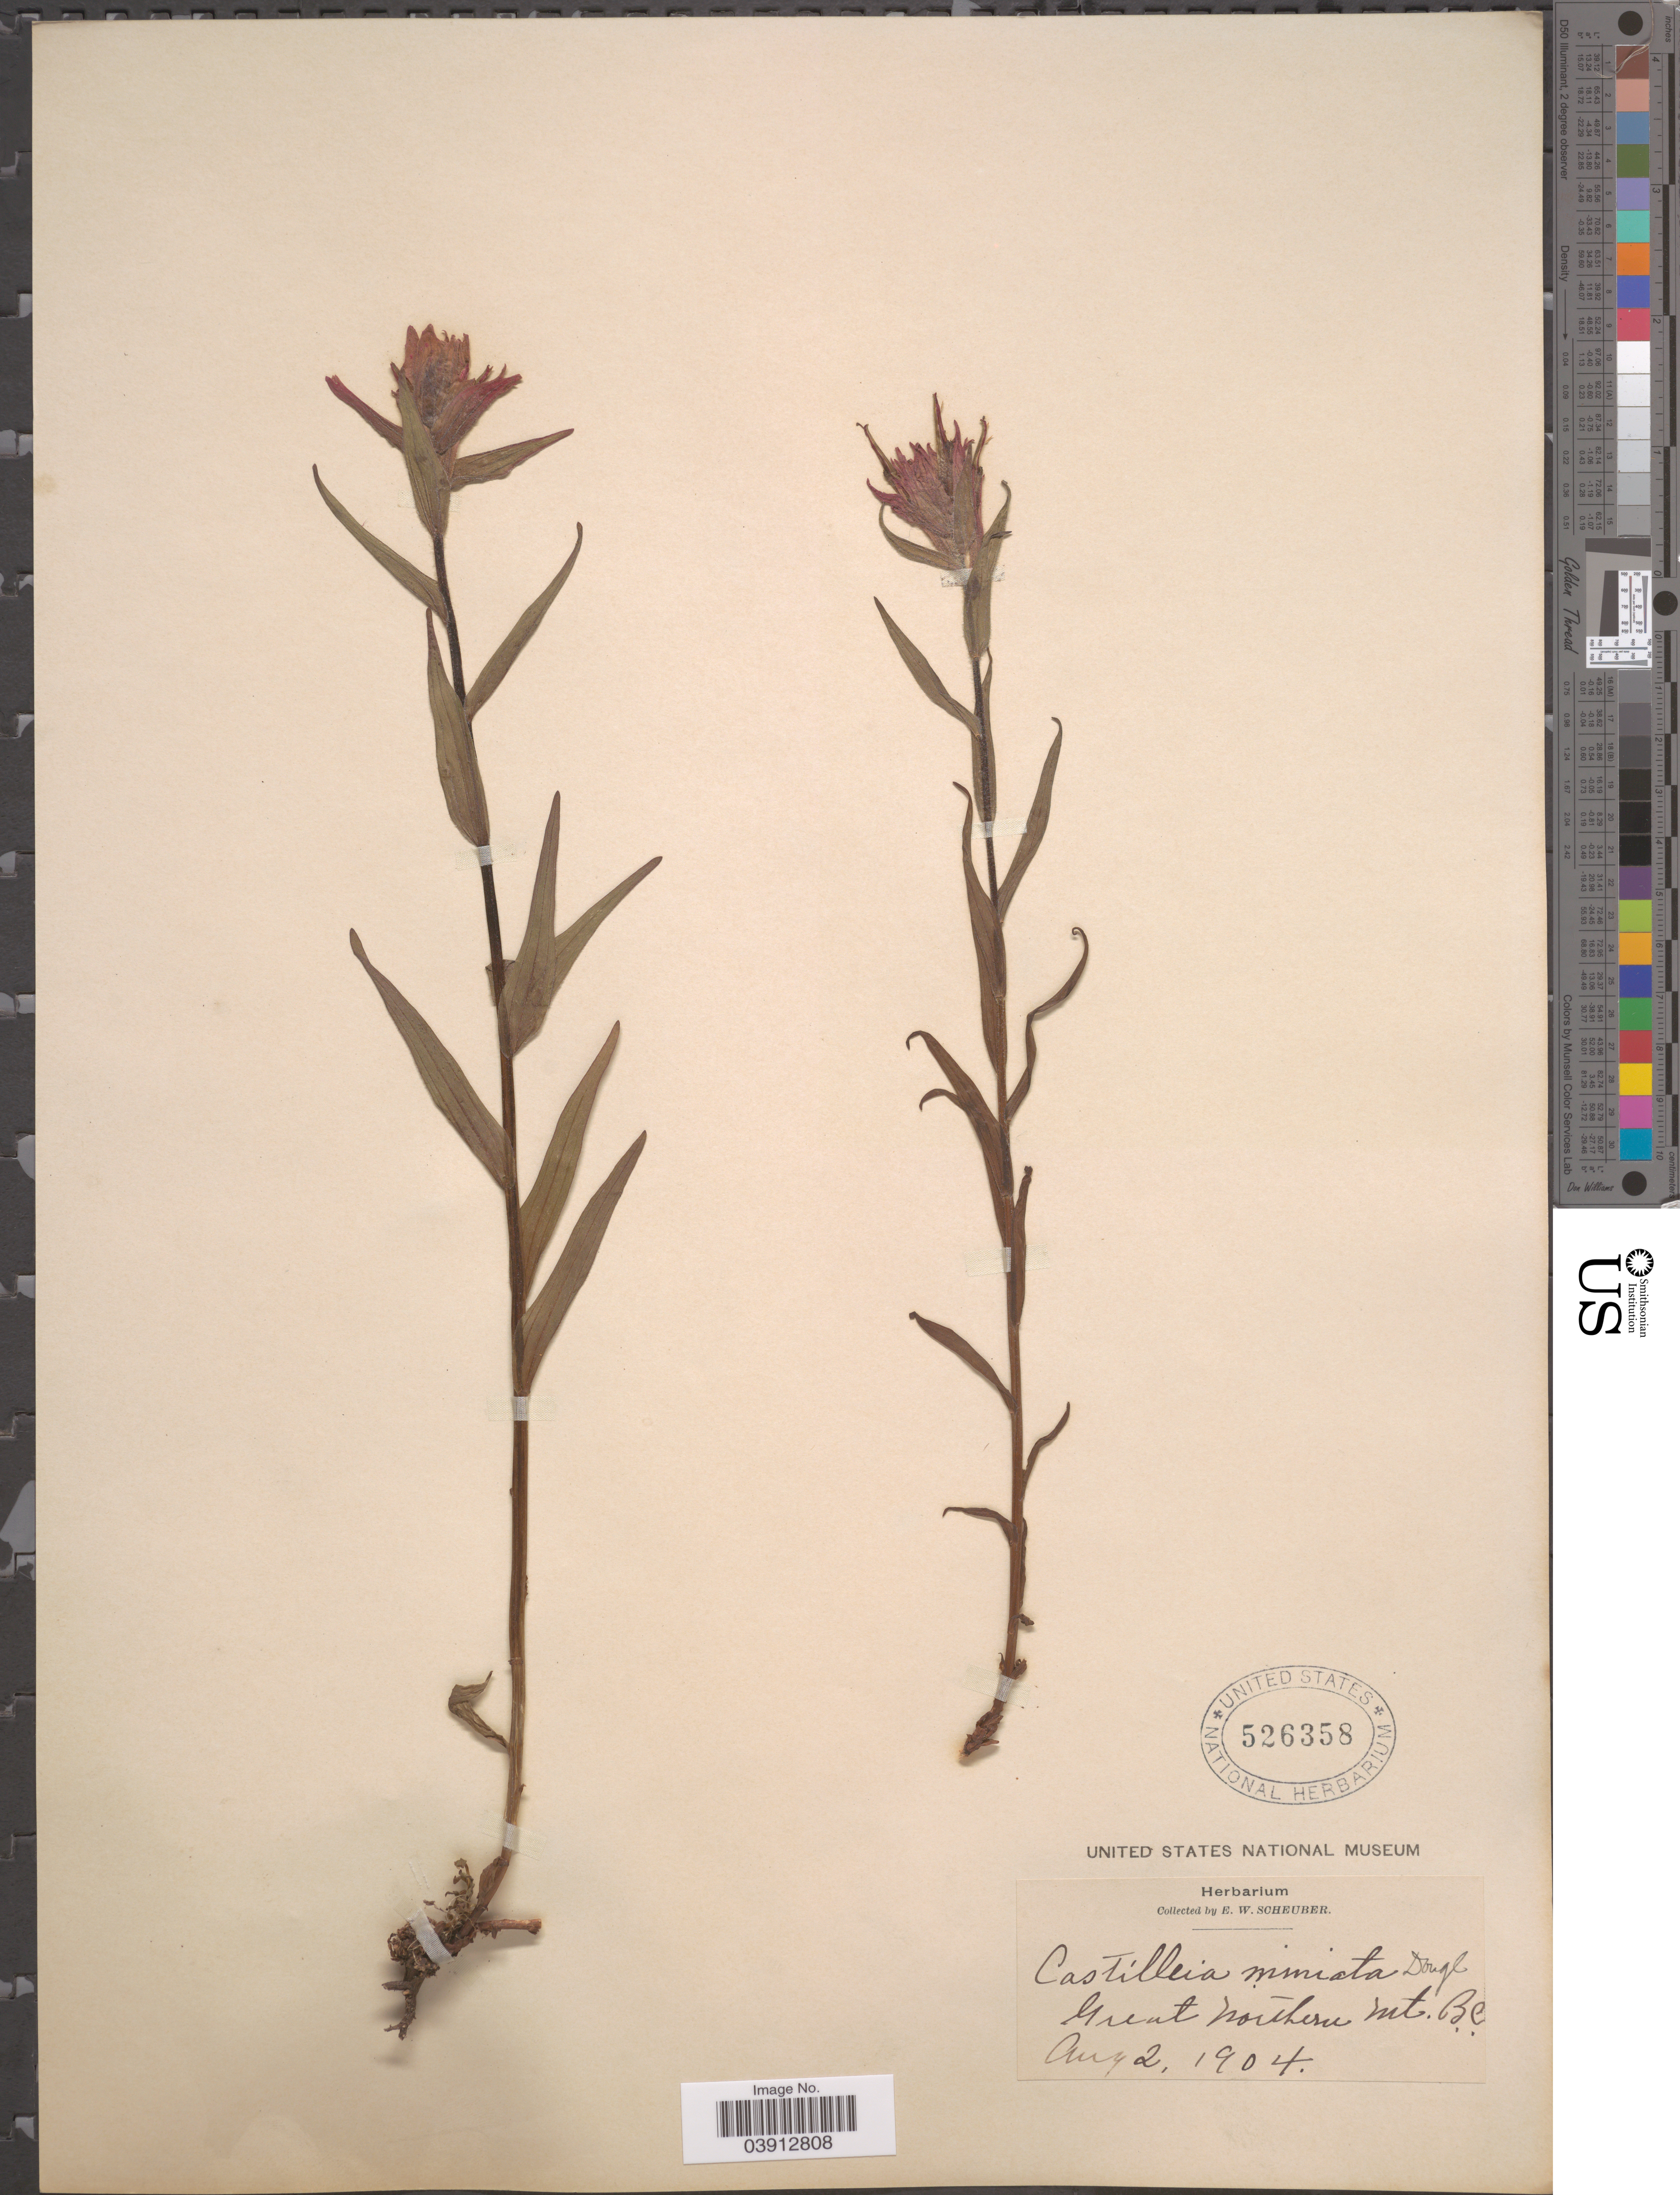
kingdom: Plantae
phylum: Tracheophyta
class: Magnoliopsida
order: Lamiales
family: Orobanchaceae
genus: Castilleja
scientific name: Castilleja miniata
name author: Douglas ex Hook.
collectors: E. Scheuber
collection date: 1904-08-02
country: Canada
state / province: British Columbia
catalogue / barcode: US 526358